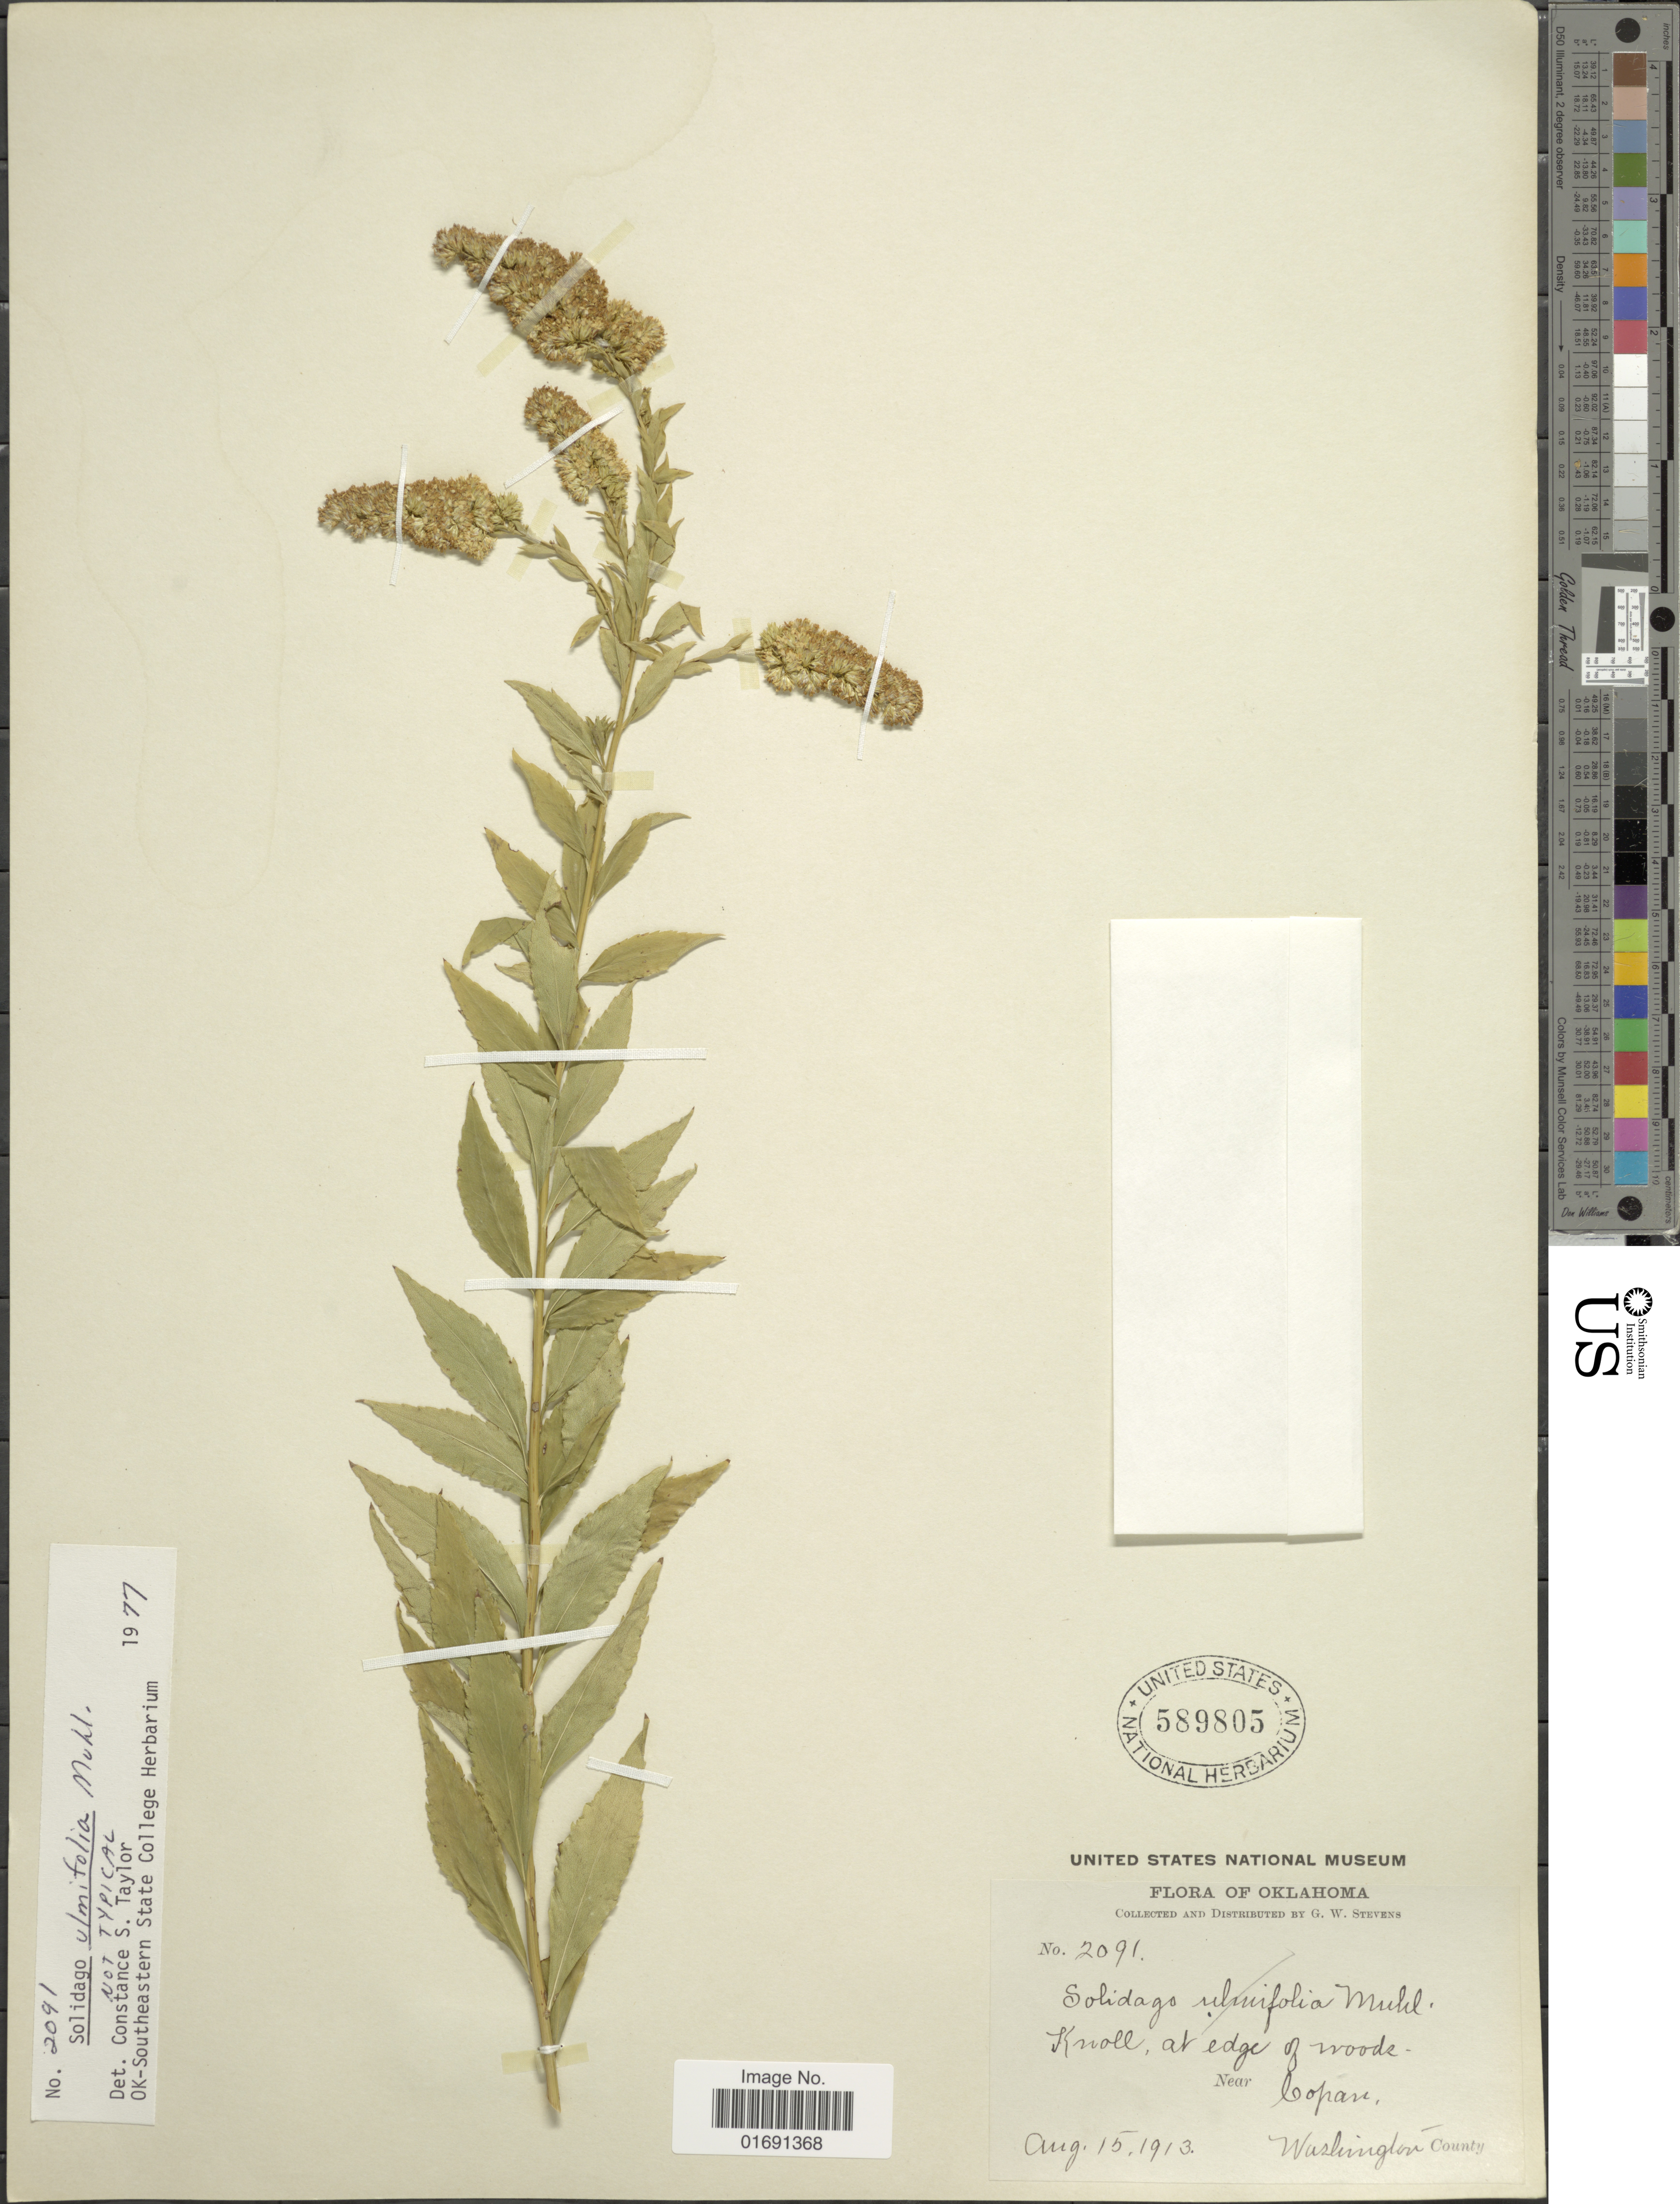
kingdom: Plantae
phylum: Tracheophyta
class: Magnoliopsida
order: Asterales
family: Asteraceae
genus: Solidago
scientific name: Solidago ulmifolia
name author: Muhl. ex Willd.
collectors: G. W. Stevens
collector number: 2091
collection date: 1913-08-15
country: United States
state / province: Oklahoma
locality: Knoll, at edge of woods, near Copan, Washington County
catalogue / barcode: US 589805